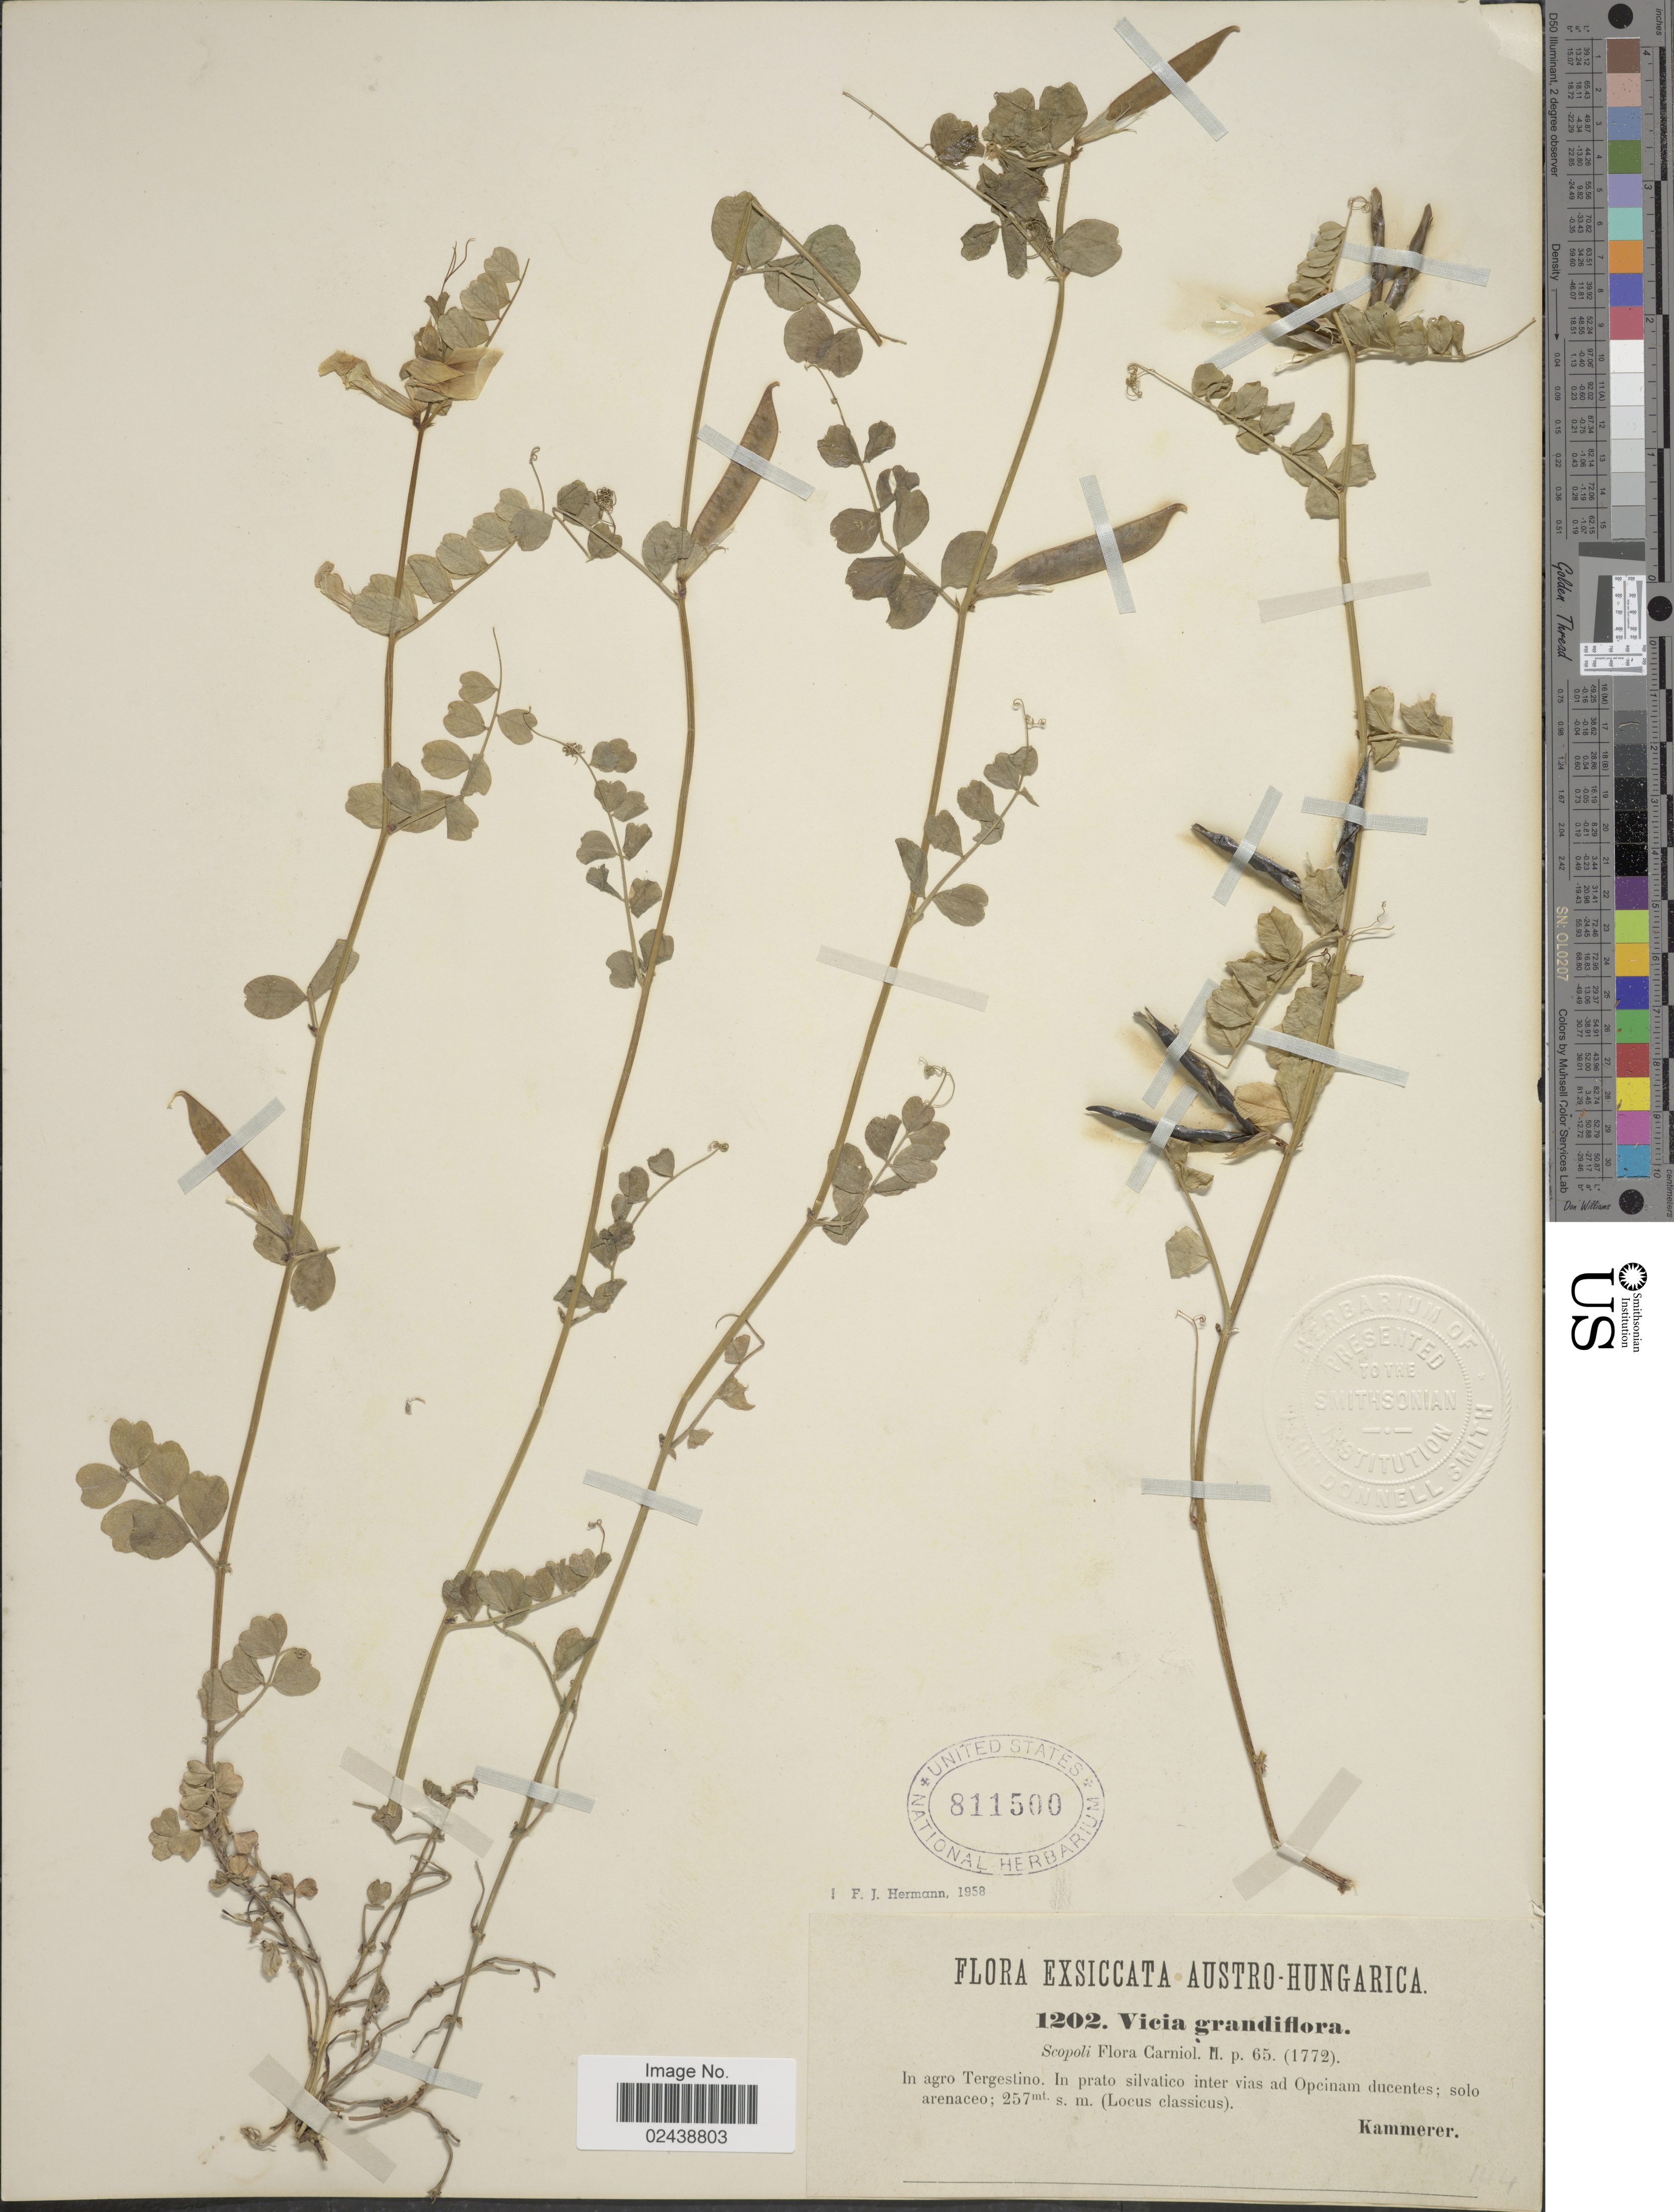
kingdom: Plantae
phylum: Tracheophyta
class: Magnoliopsida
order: Fabales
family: Fabaceae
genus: Vicia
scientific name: Vicia grandiflora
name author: Scop.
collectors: -. Kammerer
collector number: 1202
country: Italy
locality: Exsiccata Austro- Hungarica. In agro Tergestino. In prato silvatico inter vias ad Opcinam ducentes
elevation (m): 257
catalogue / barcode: US 811500